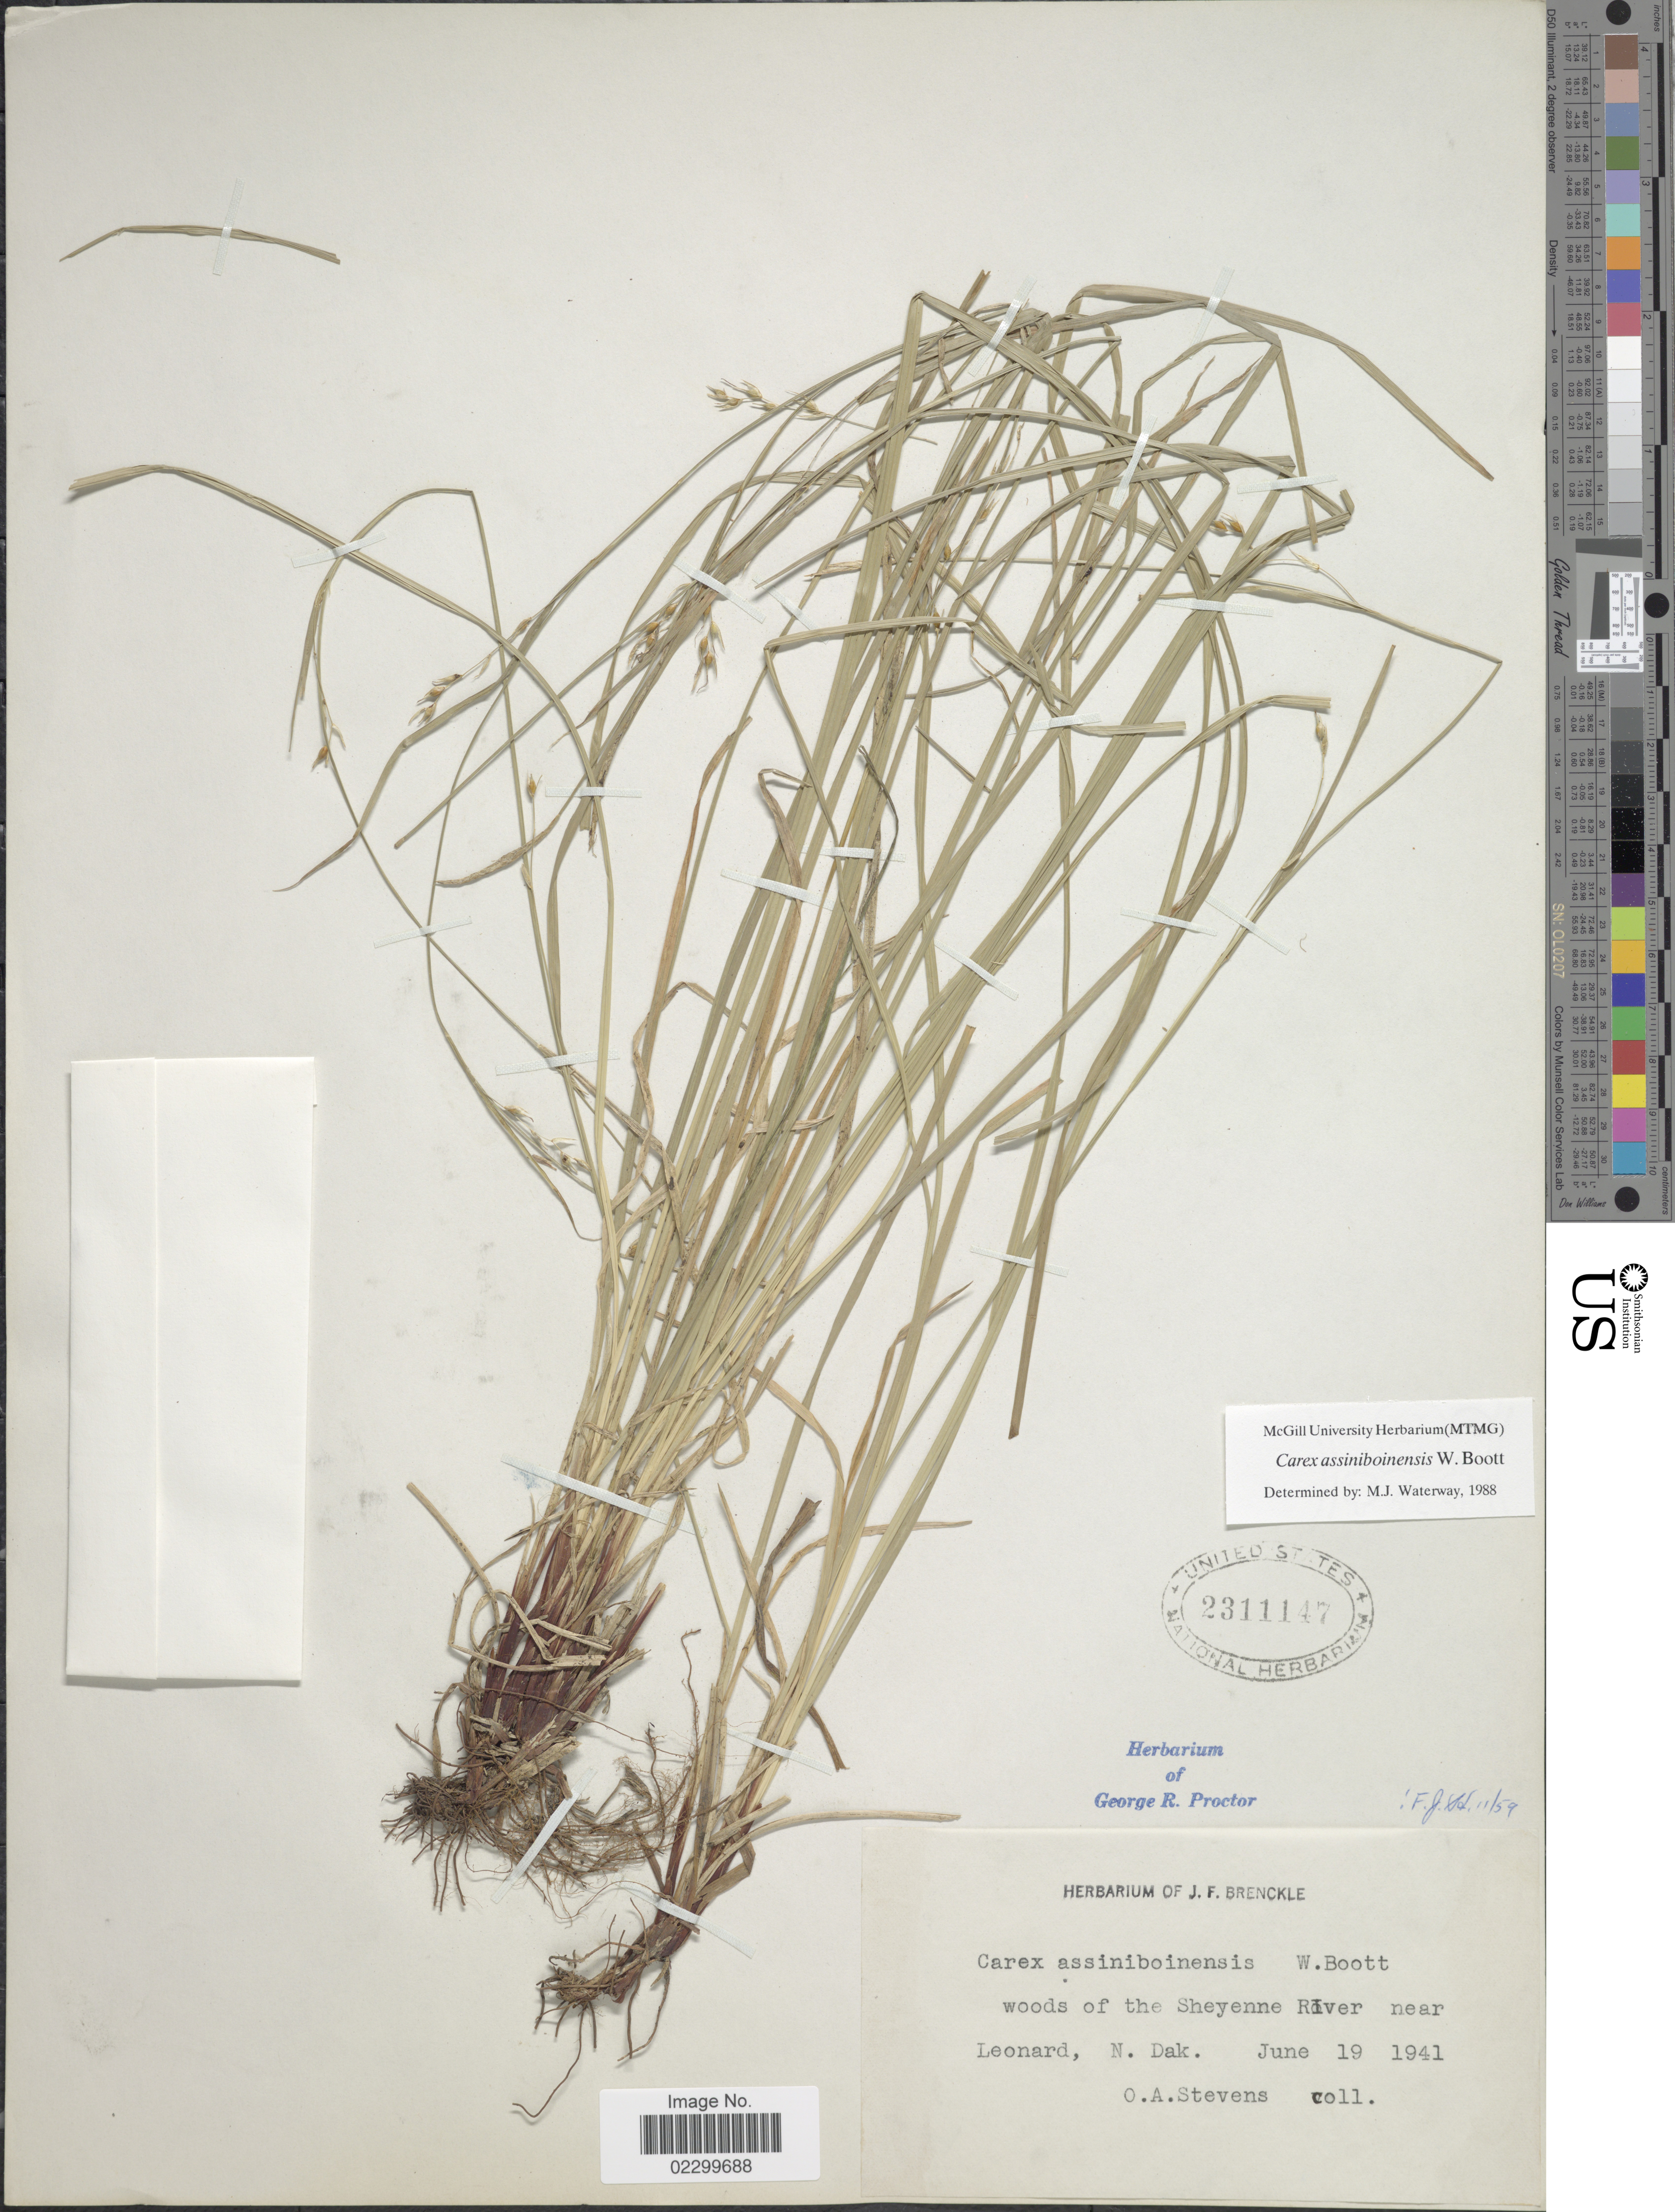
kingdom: Plantae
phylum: Tracheophyta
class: Liliopsida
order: Poales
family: Cyperaceae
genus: Carex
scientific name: Carex assiniboinensis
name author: W. Boott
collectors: O. A. Stevens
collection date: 1941-06-19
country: United States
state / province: North Dakota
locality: Woods of the Sheyenne River near Leonard.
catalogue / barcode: US 2311147